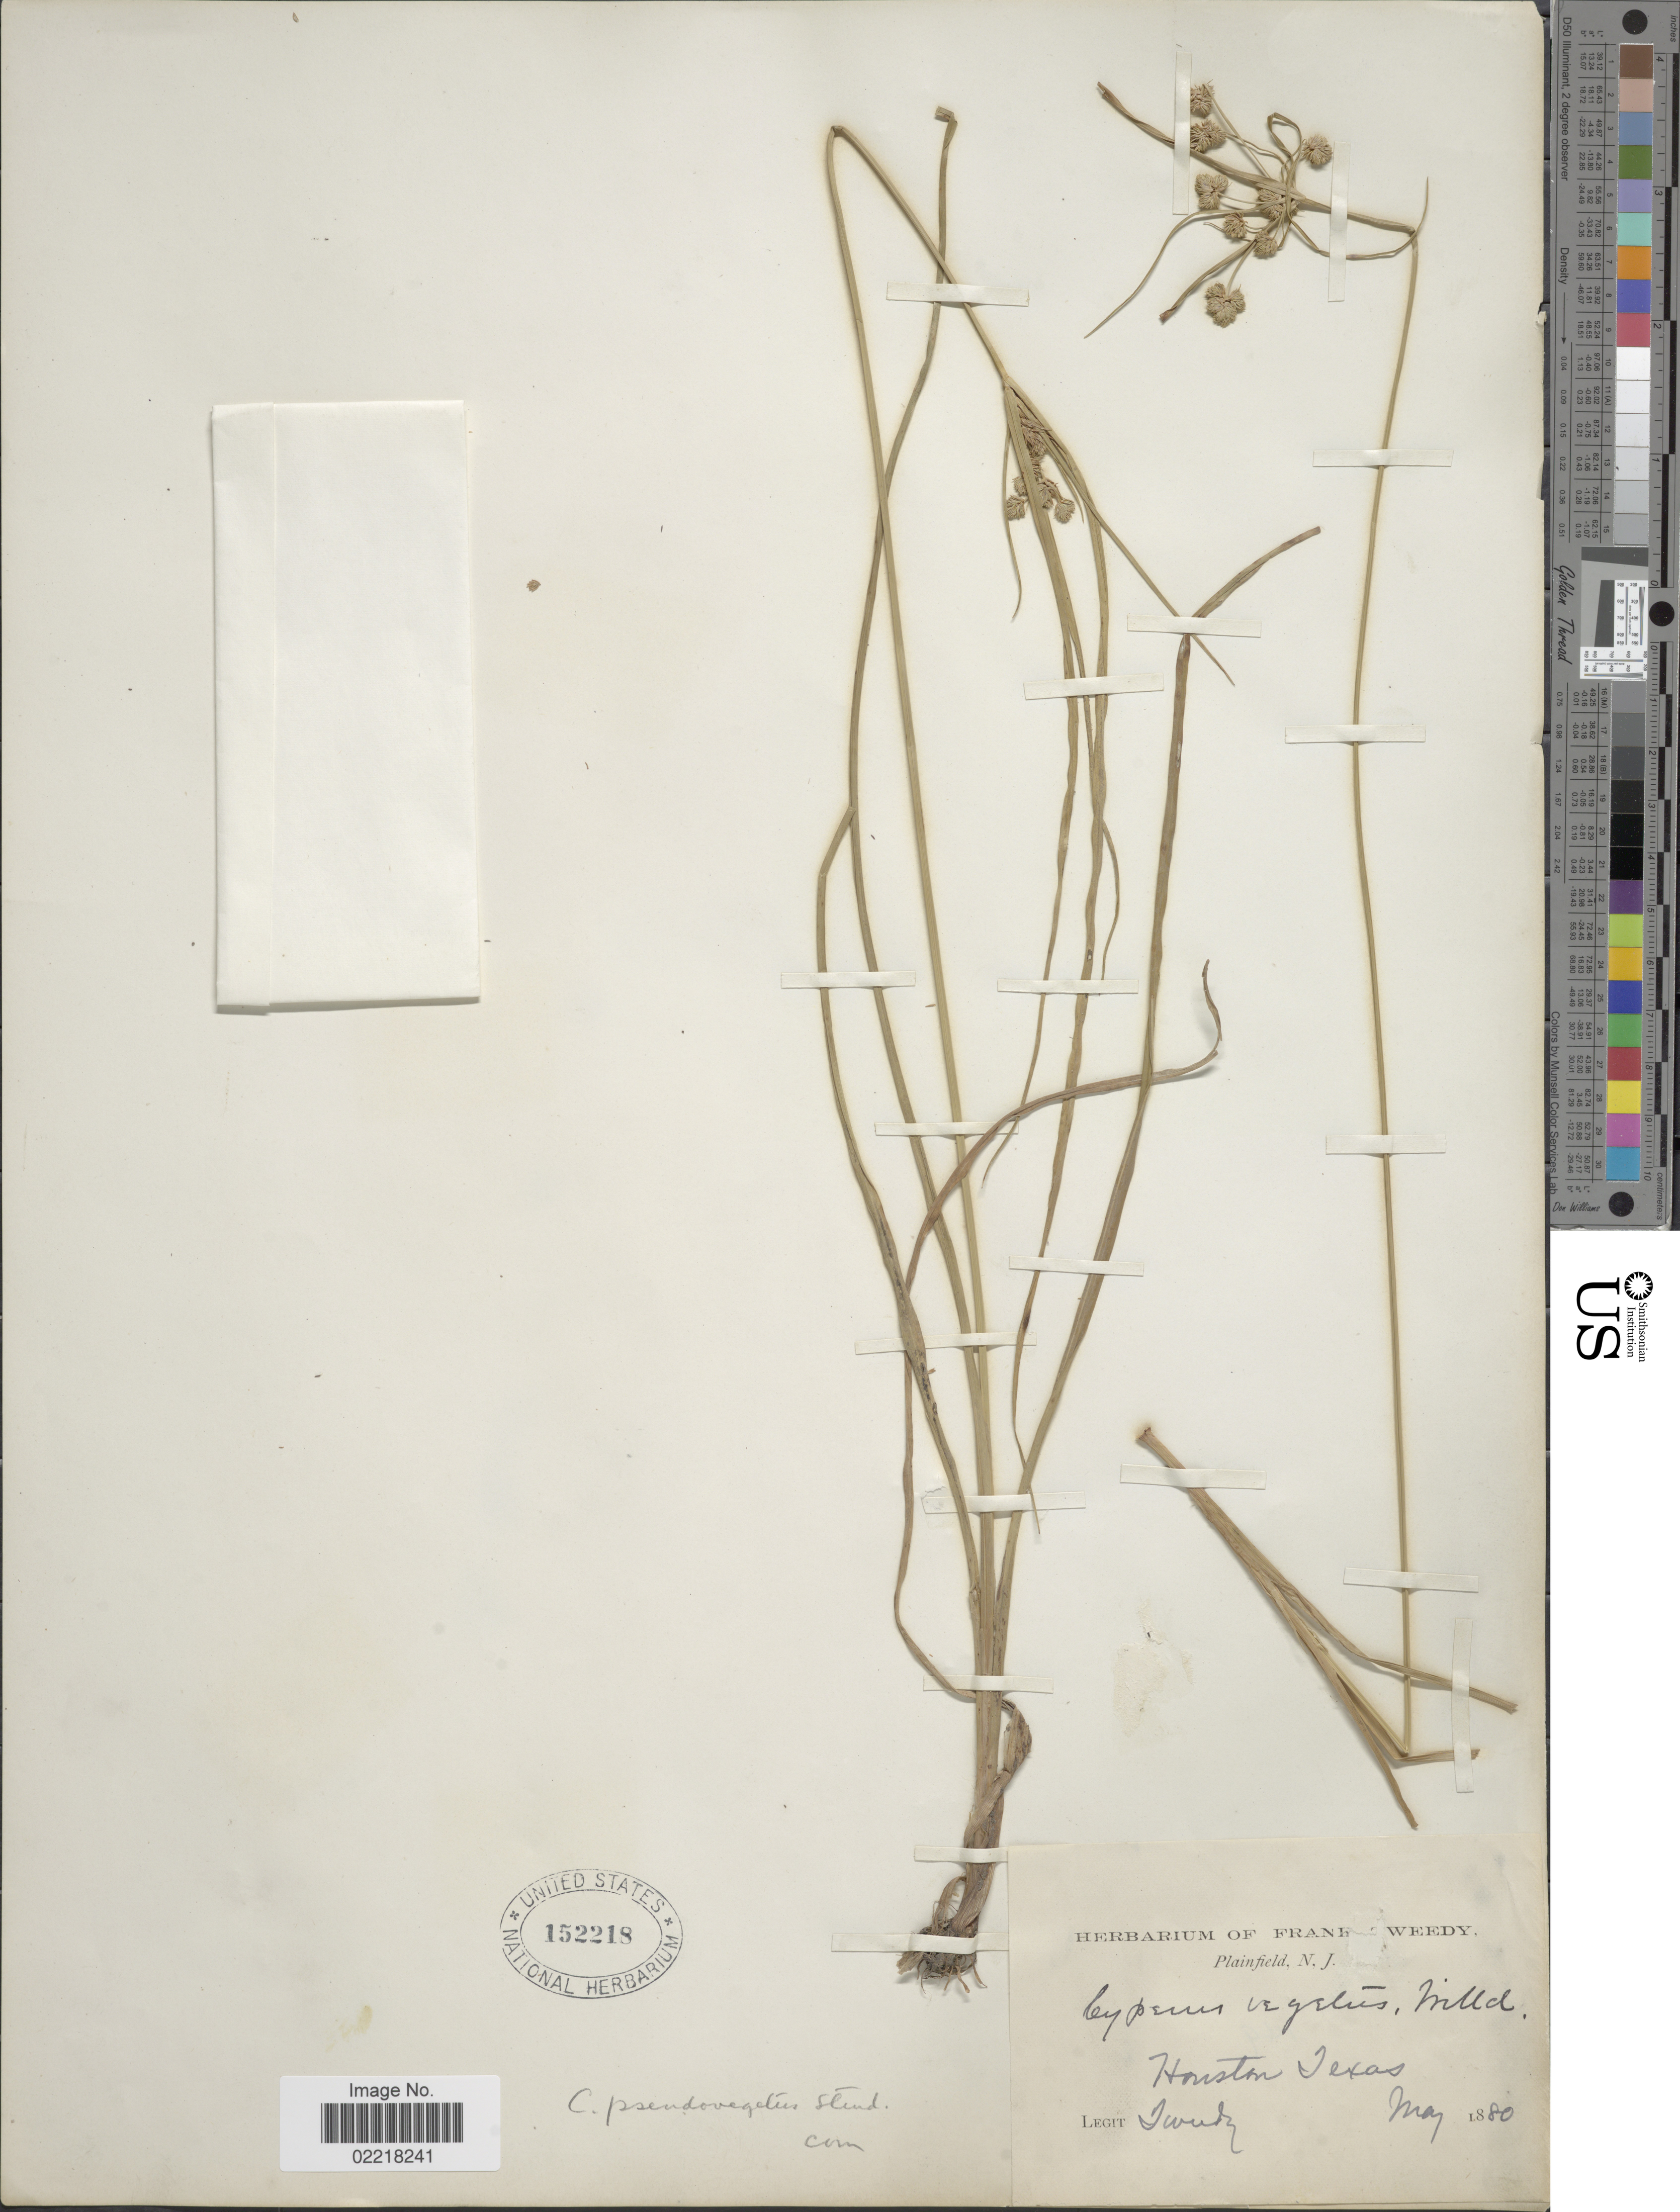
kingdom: Plantae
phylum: Tracheophyta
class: Liliopsida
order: Poales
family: Cyperaceae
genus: Cyperus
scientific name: Cyperus pseudovegetus Steud.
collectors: F. Tweedy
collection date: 1880-05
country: United States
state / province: Texas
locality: Houston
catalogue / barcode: US 152218